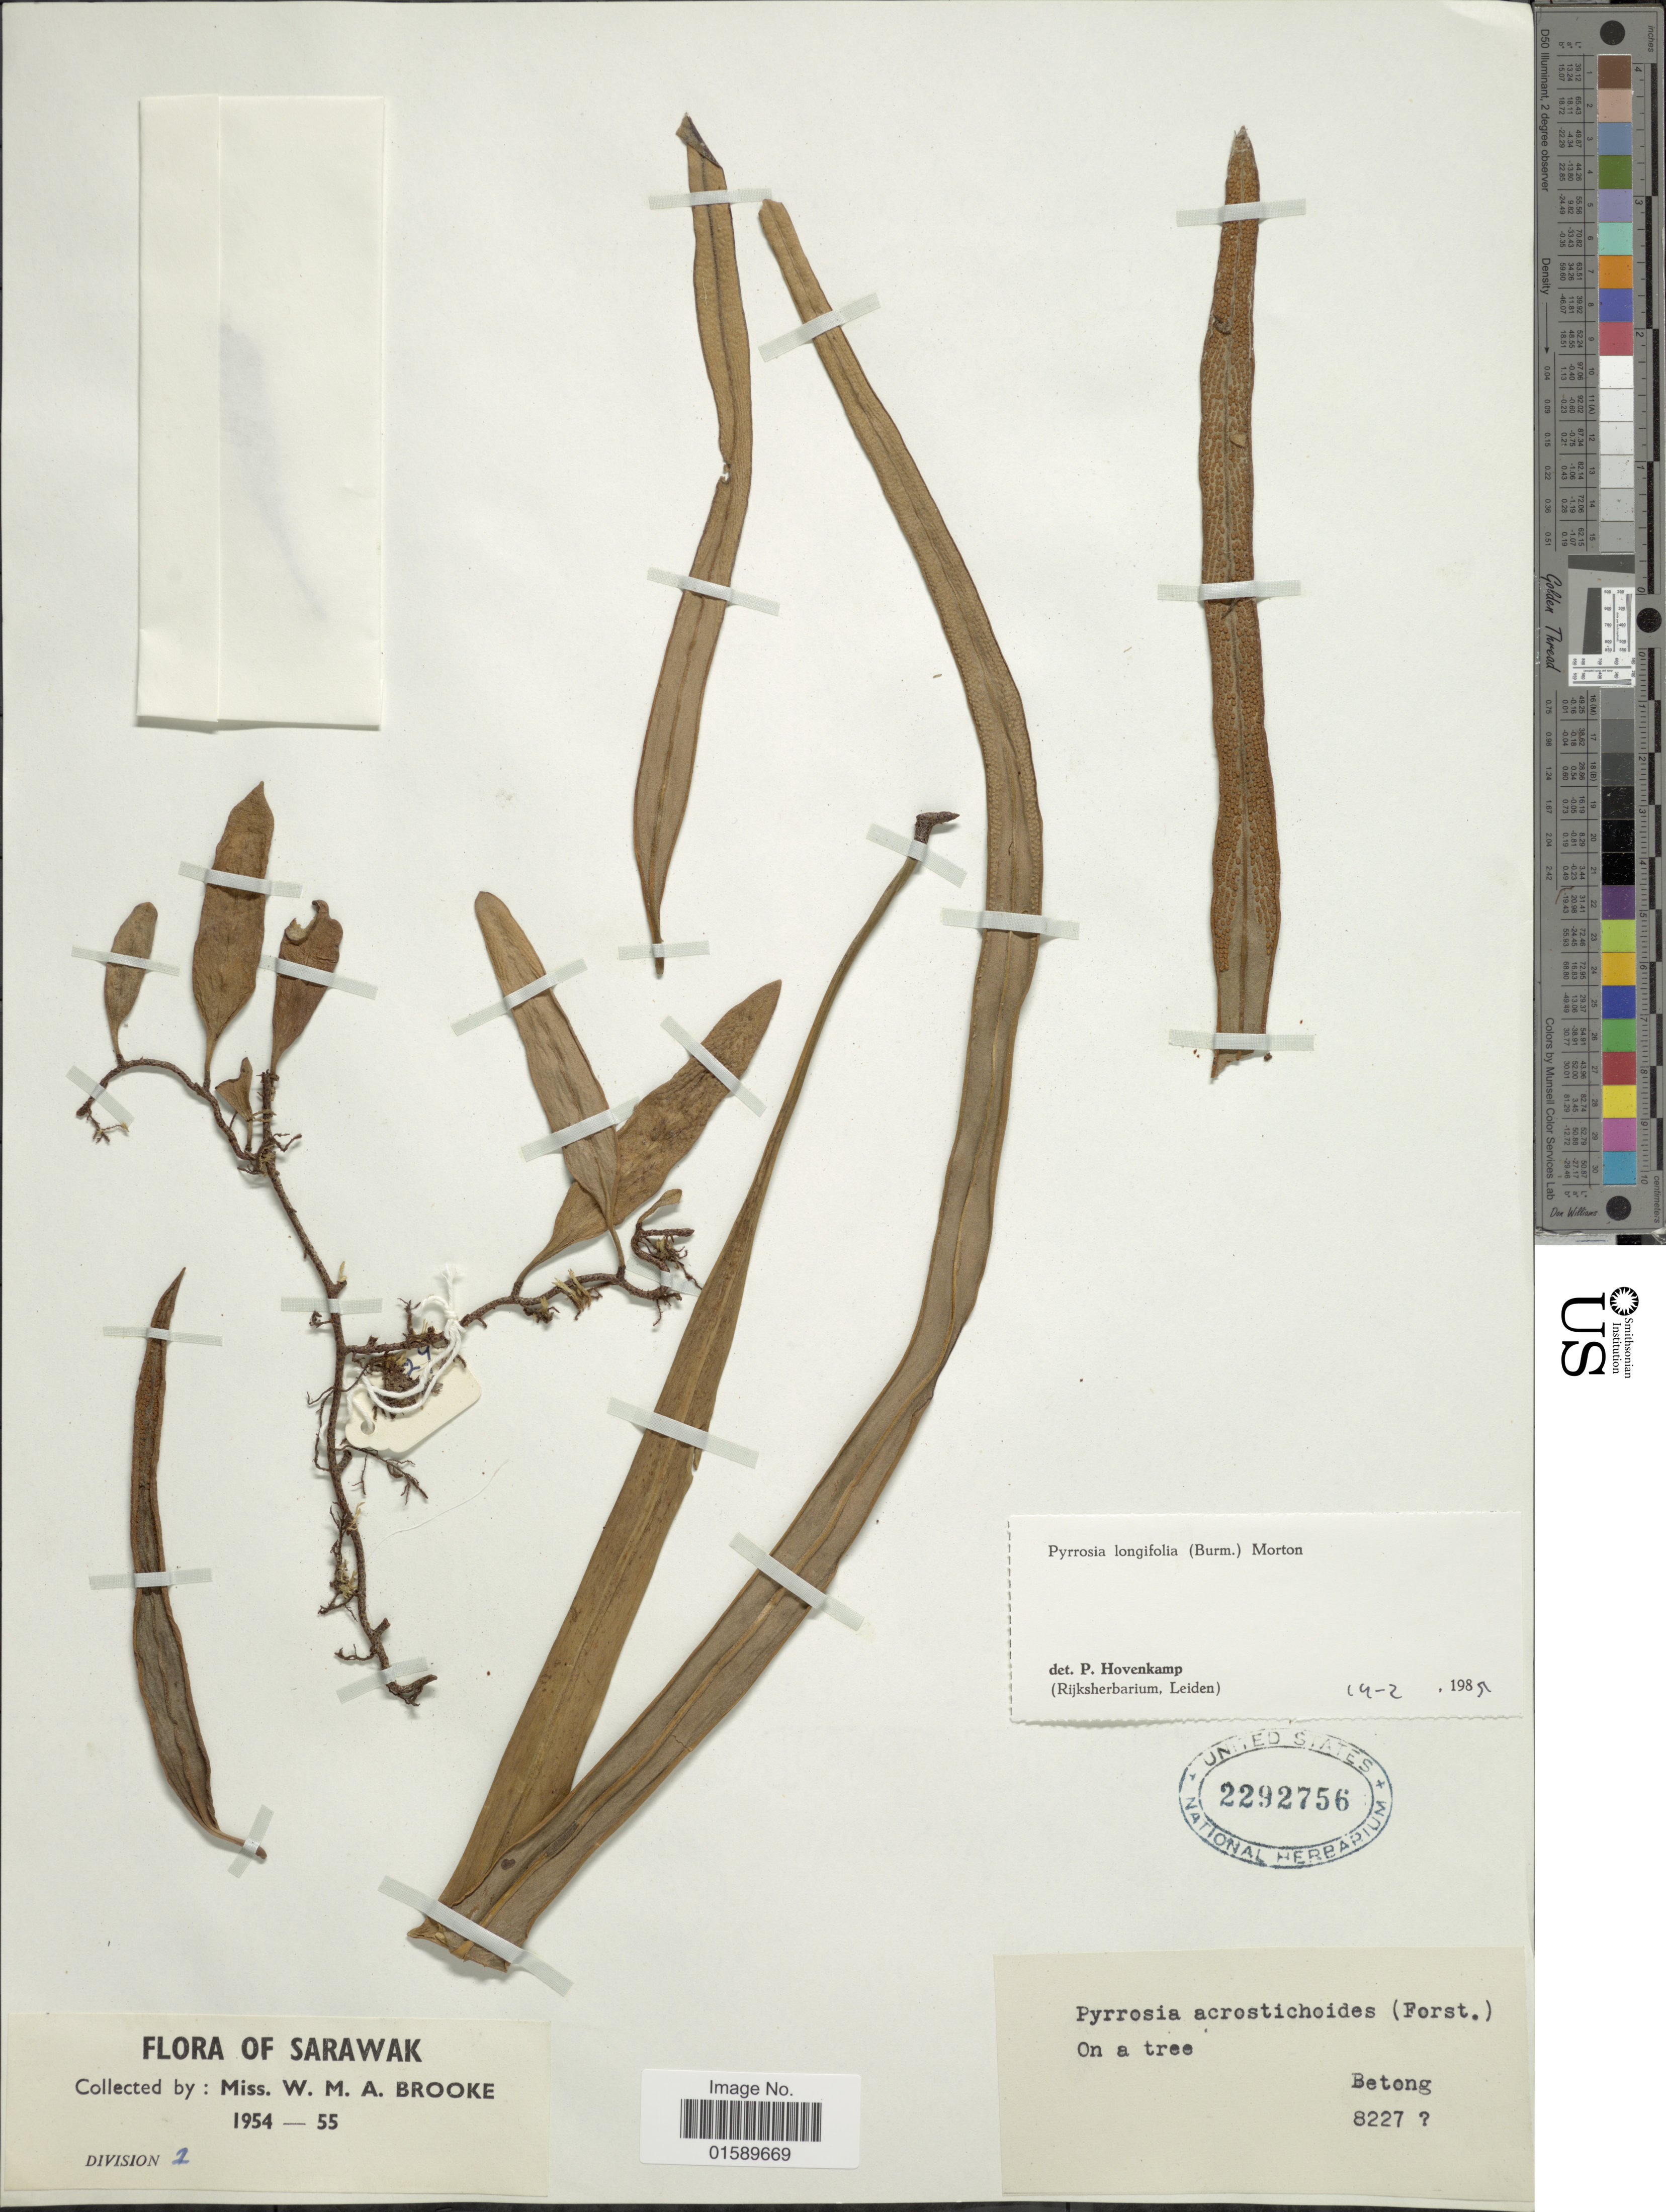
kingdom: Plantae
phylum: Tracheophyta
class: Polypodiopsida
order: Polypodiales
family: Polypodiaceae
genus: Pyrrosia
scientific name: Pyrrosia longifolia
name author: (Burm. f.) C.V. Morton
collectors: W. Brooke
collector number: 8227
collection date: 1954/1955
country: Malaysia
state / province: Sarawak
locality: Sarawak, Betong.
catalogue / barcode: US 2292756